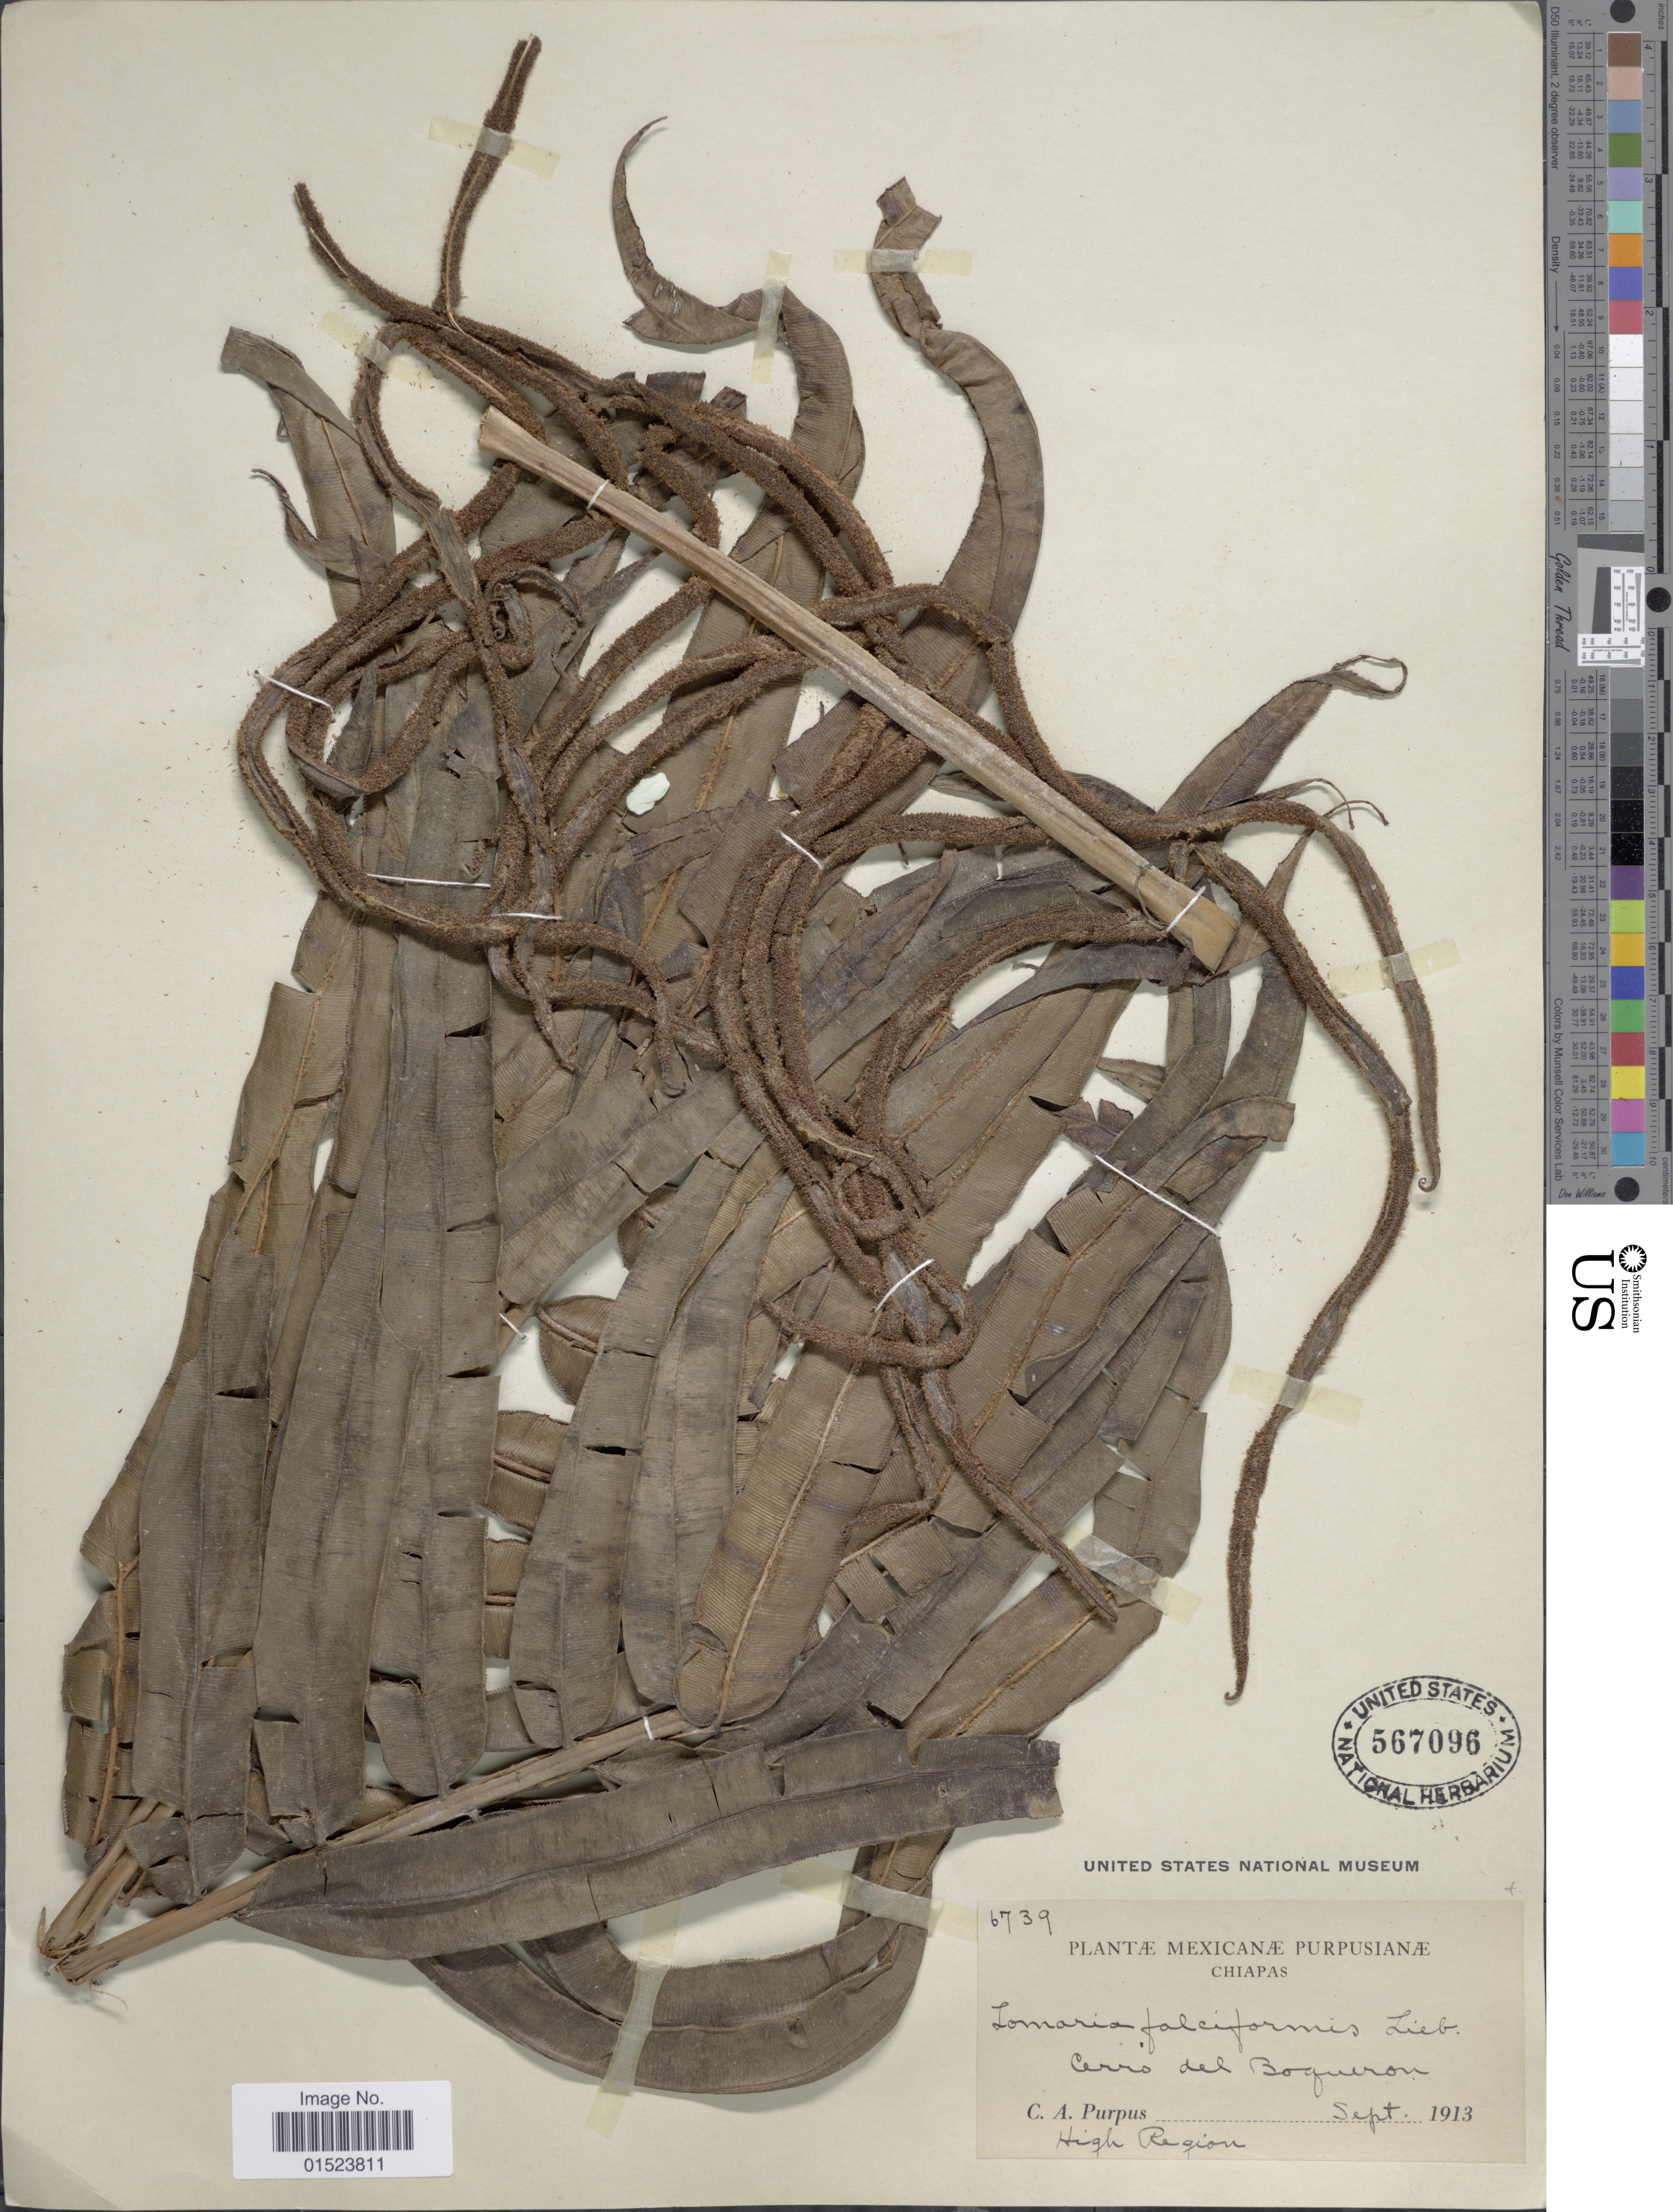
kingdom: Plantae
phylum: Tracheophyta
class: Polypodiopsida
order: Polypodiales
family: Blechnaceae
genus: Blechnum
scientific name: Blechnum falciforme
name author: (Liebm.) C. Chr.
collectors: C. A. Purpus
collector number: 6739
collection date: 1913-09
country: Mexico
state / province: Chiapas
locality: Cerro del Bogueron, High Region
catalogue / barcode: US 567096